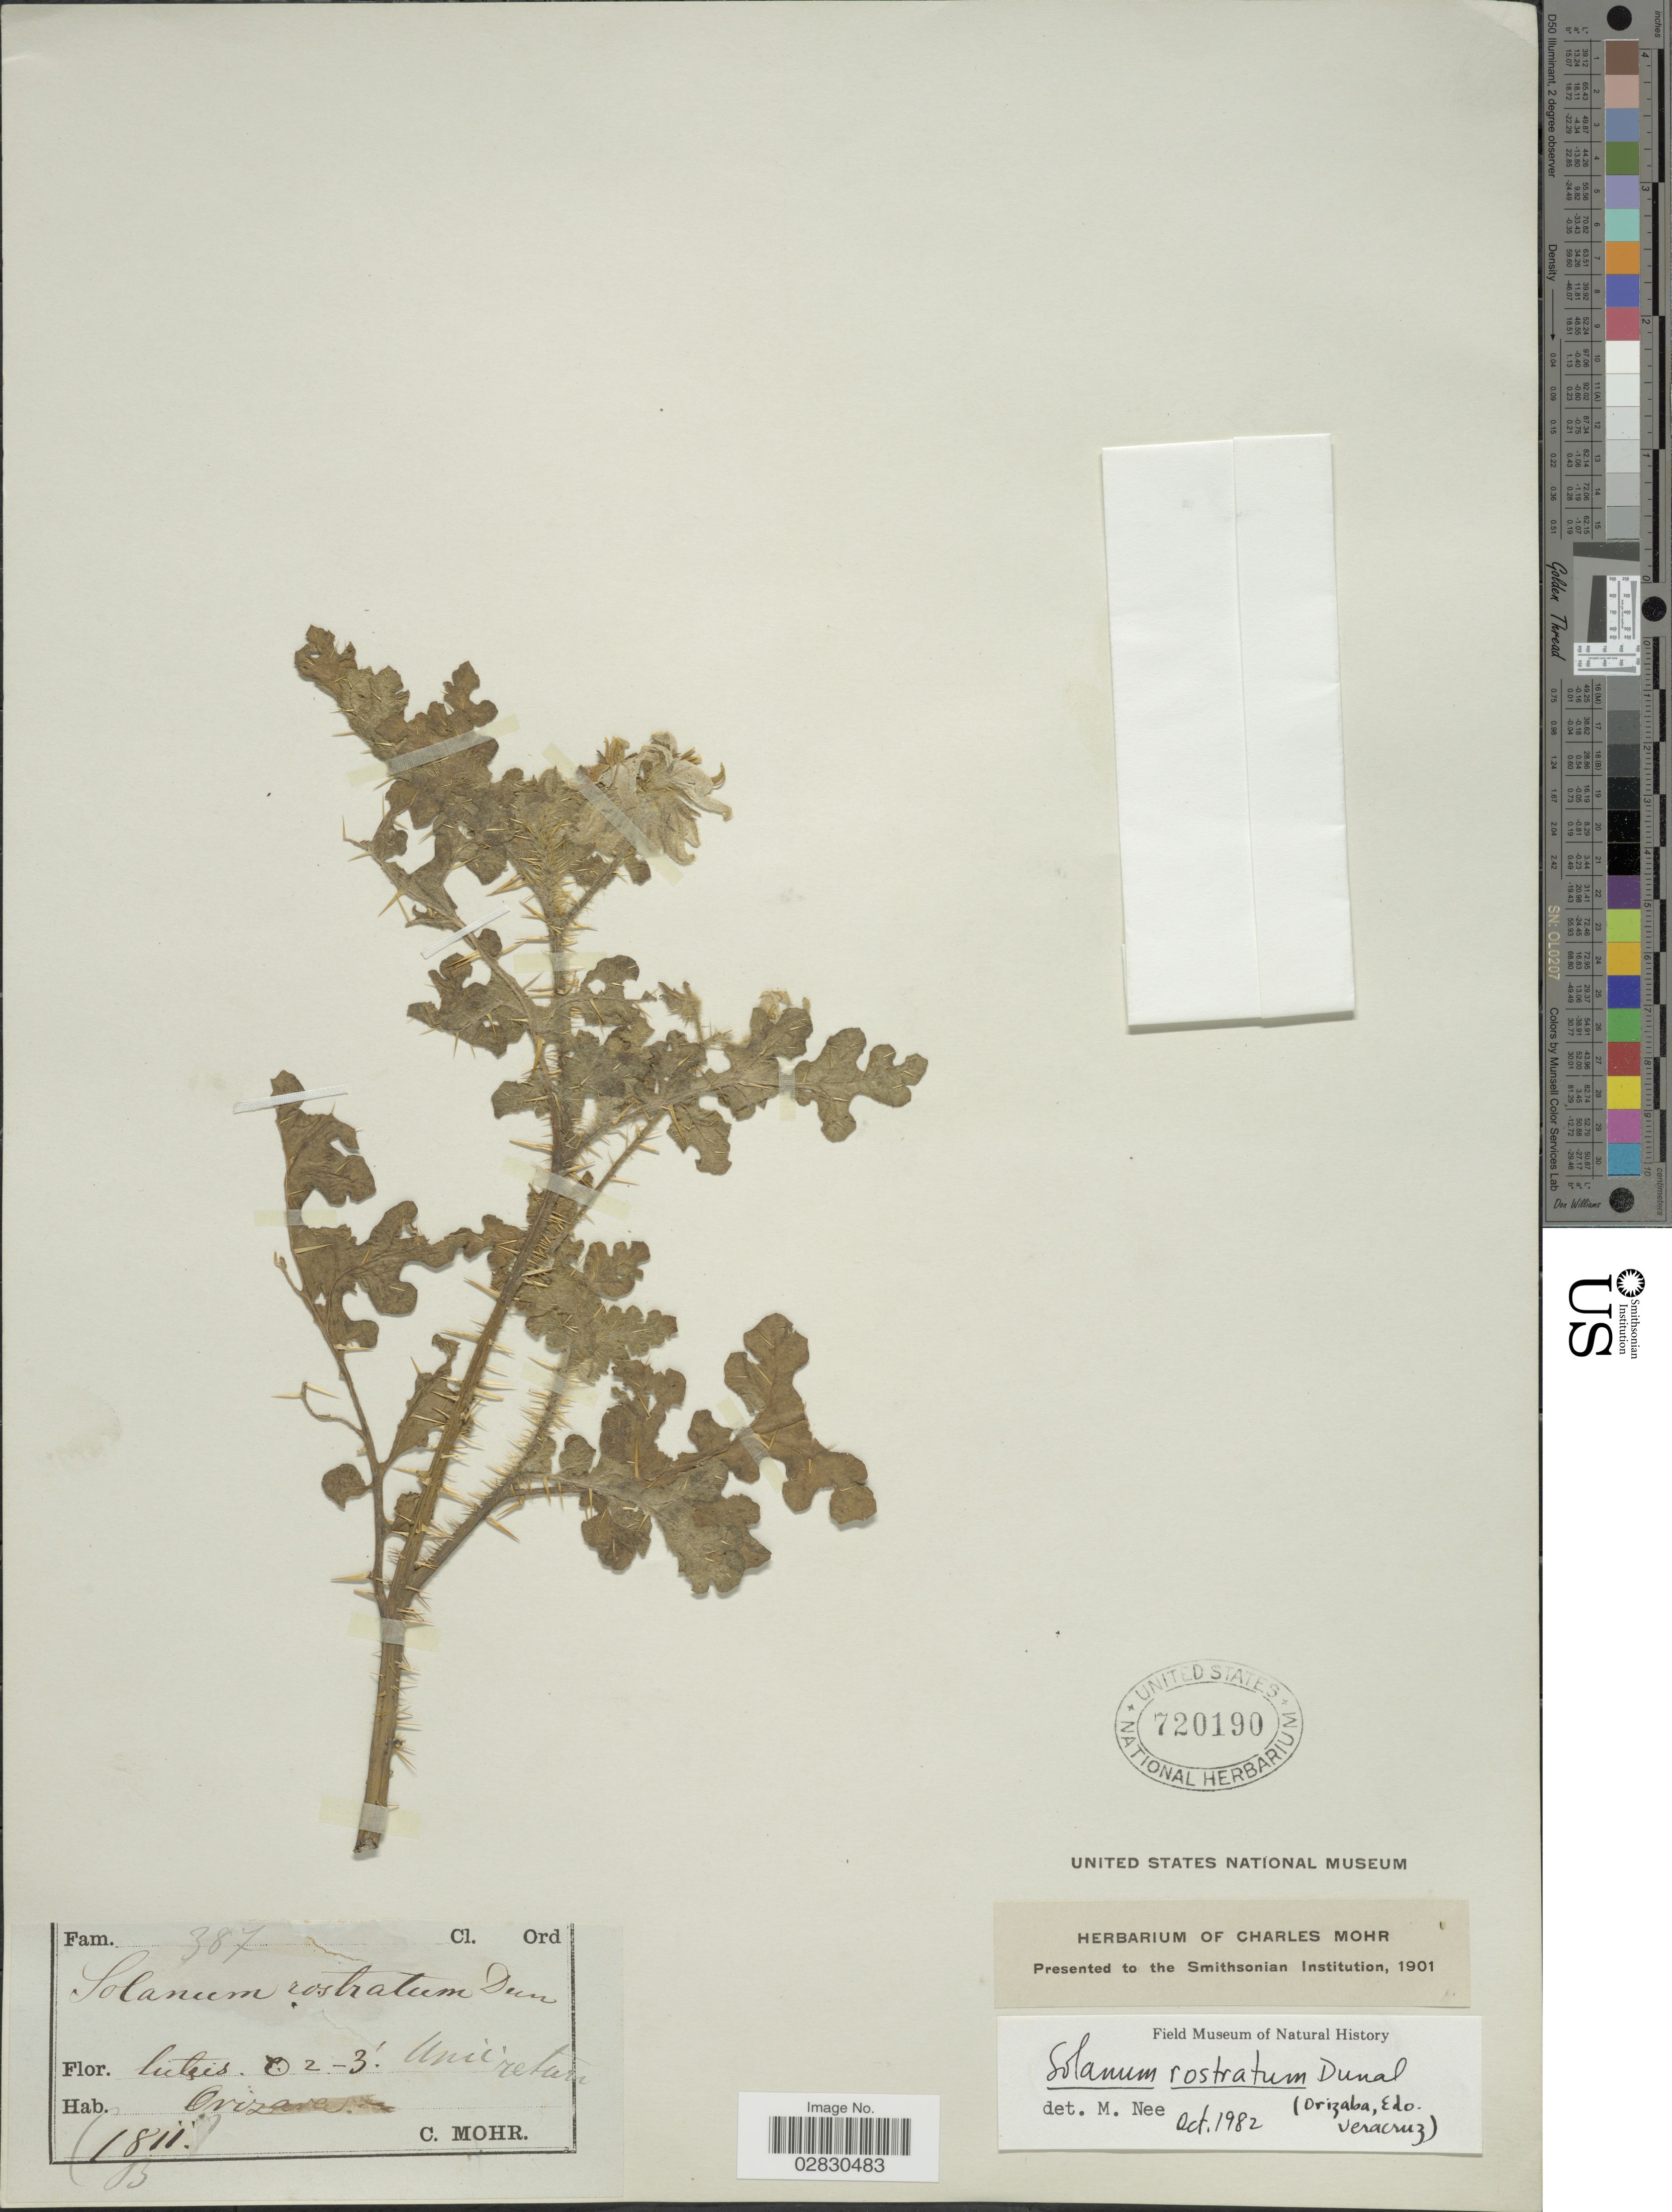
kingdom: Plantae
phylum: Tracheophyta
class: Magnoliopsida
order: Solanales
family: Solanaceae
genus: Solanum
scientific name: Solanum rostratum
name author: Dunal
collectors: Mohr, C. T. (herbarium)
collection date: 1811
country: Mexico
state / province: Veracruz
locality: Orizaba.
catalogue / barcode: US 720190